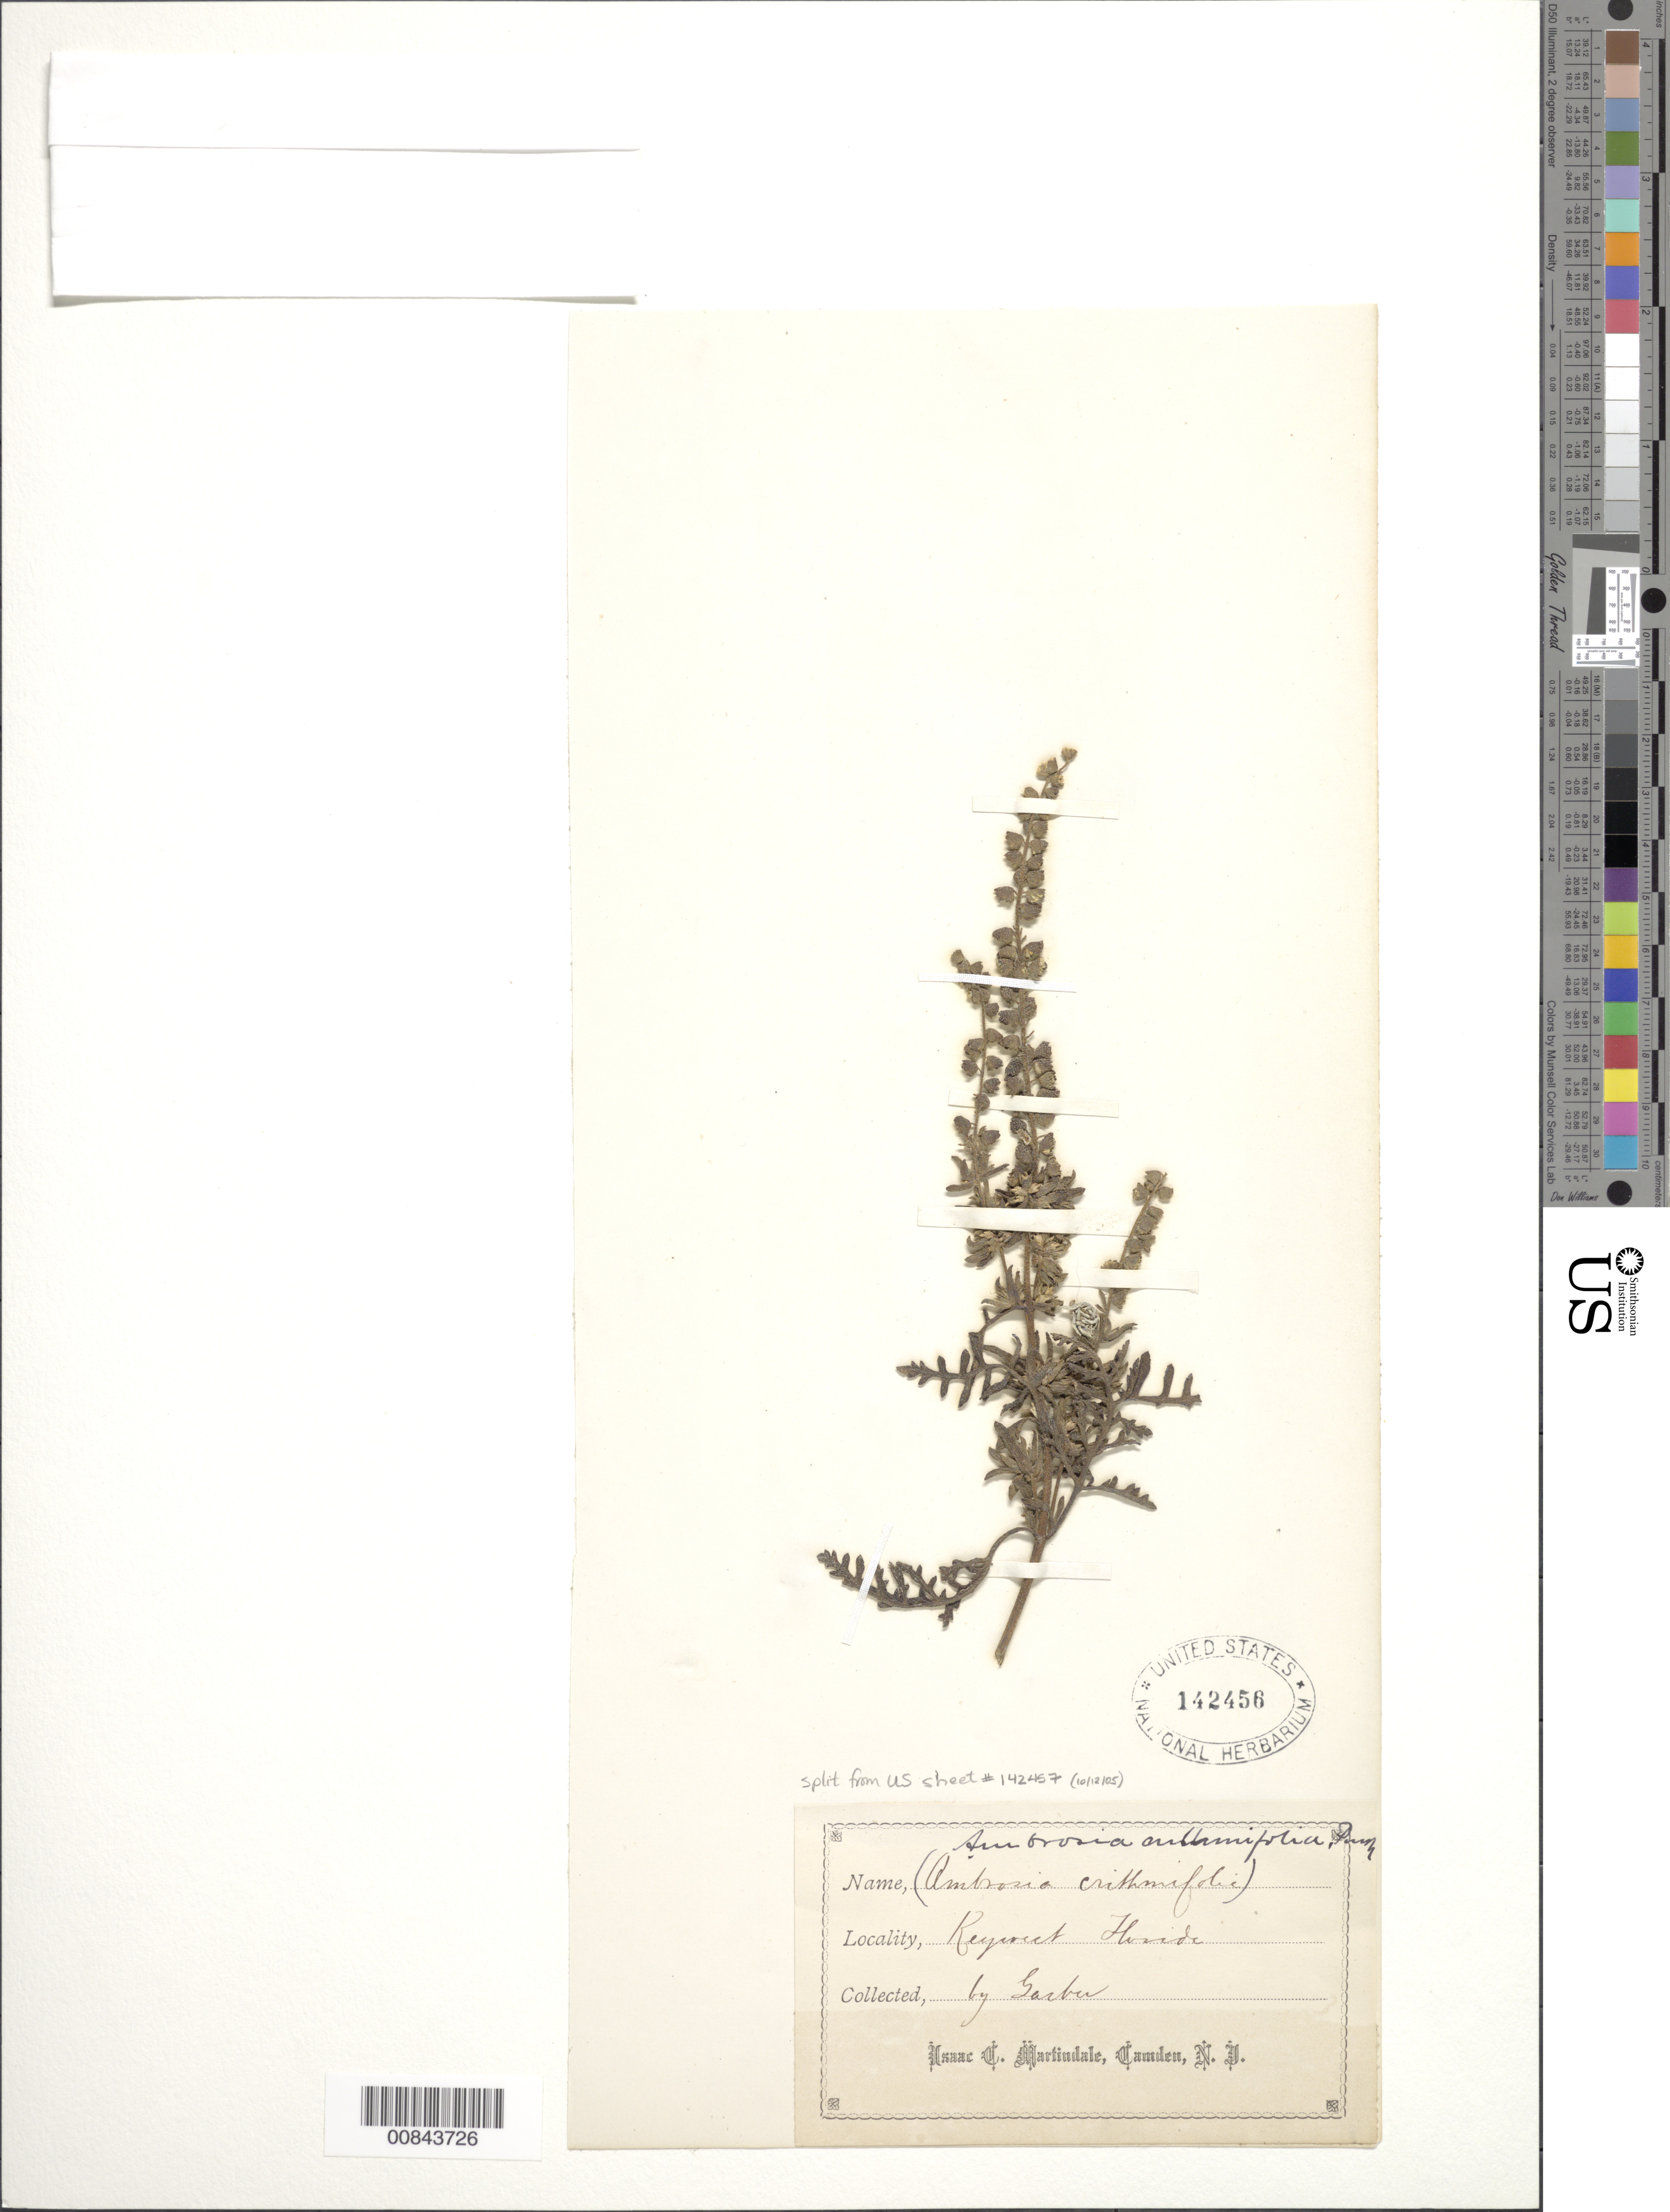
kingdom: Plantae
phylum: Tracheophyta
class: Magnoliopsida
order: Asterales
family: Asteraceae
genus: Ambrosia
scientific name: Ambrosia crithmifolia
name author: DC.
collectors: -- Garber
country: United States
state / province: Florida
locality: Key West.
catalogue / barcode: US 142456